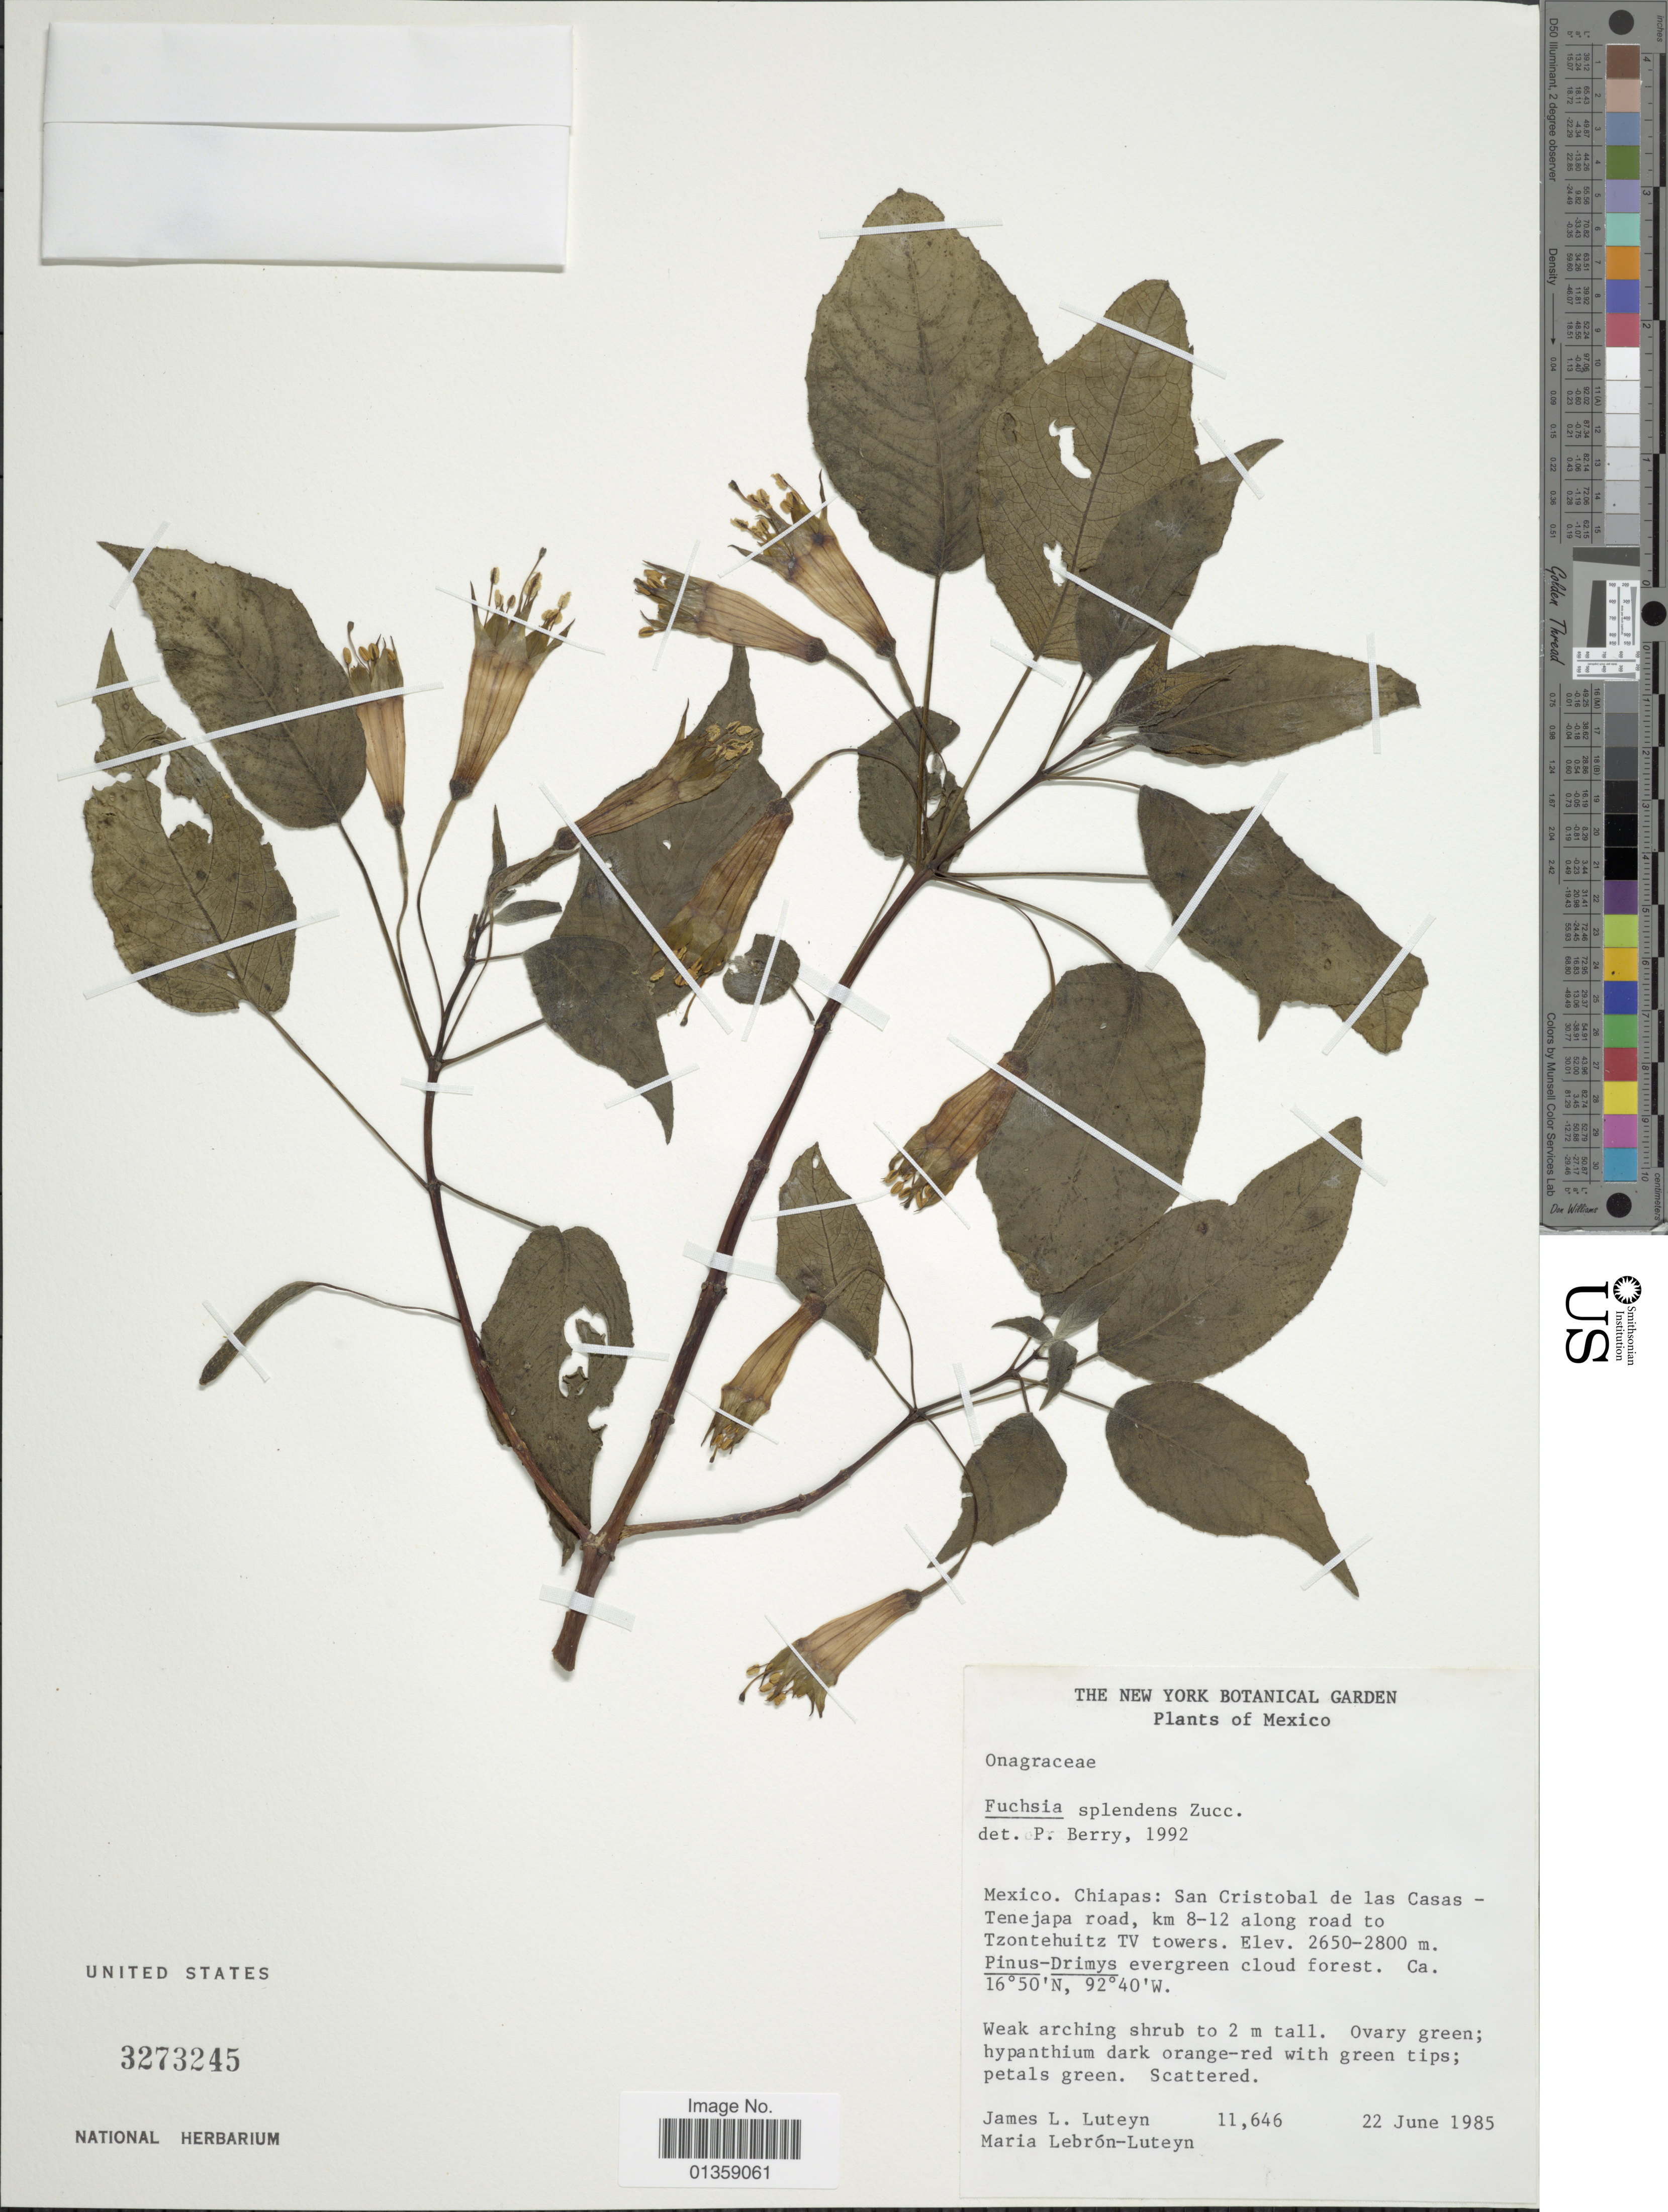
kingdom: Plantae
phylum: Tracheophyta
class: Magnoliopsida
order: Myrtales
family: Onagraceae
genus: Fuchsia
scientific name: Fuchsia splendens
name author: Zucc.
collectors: J. L. Luteyn & M. L. Lebrón-Luteyn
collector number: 11646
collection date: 1985-06-22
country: Mexico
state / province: Chiapas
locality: San Cristobal de las Casas - Tenejapa road, km 8-12 along road to Tzontehuitz TV towers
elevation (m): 2650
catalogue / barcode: US 3273245